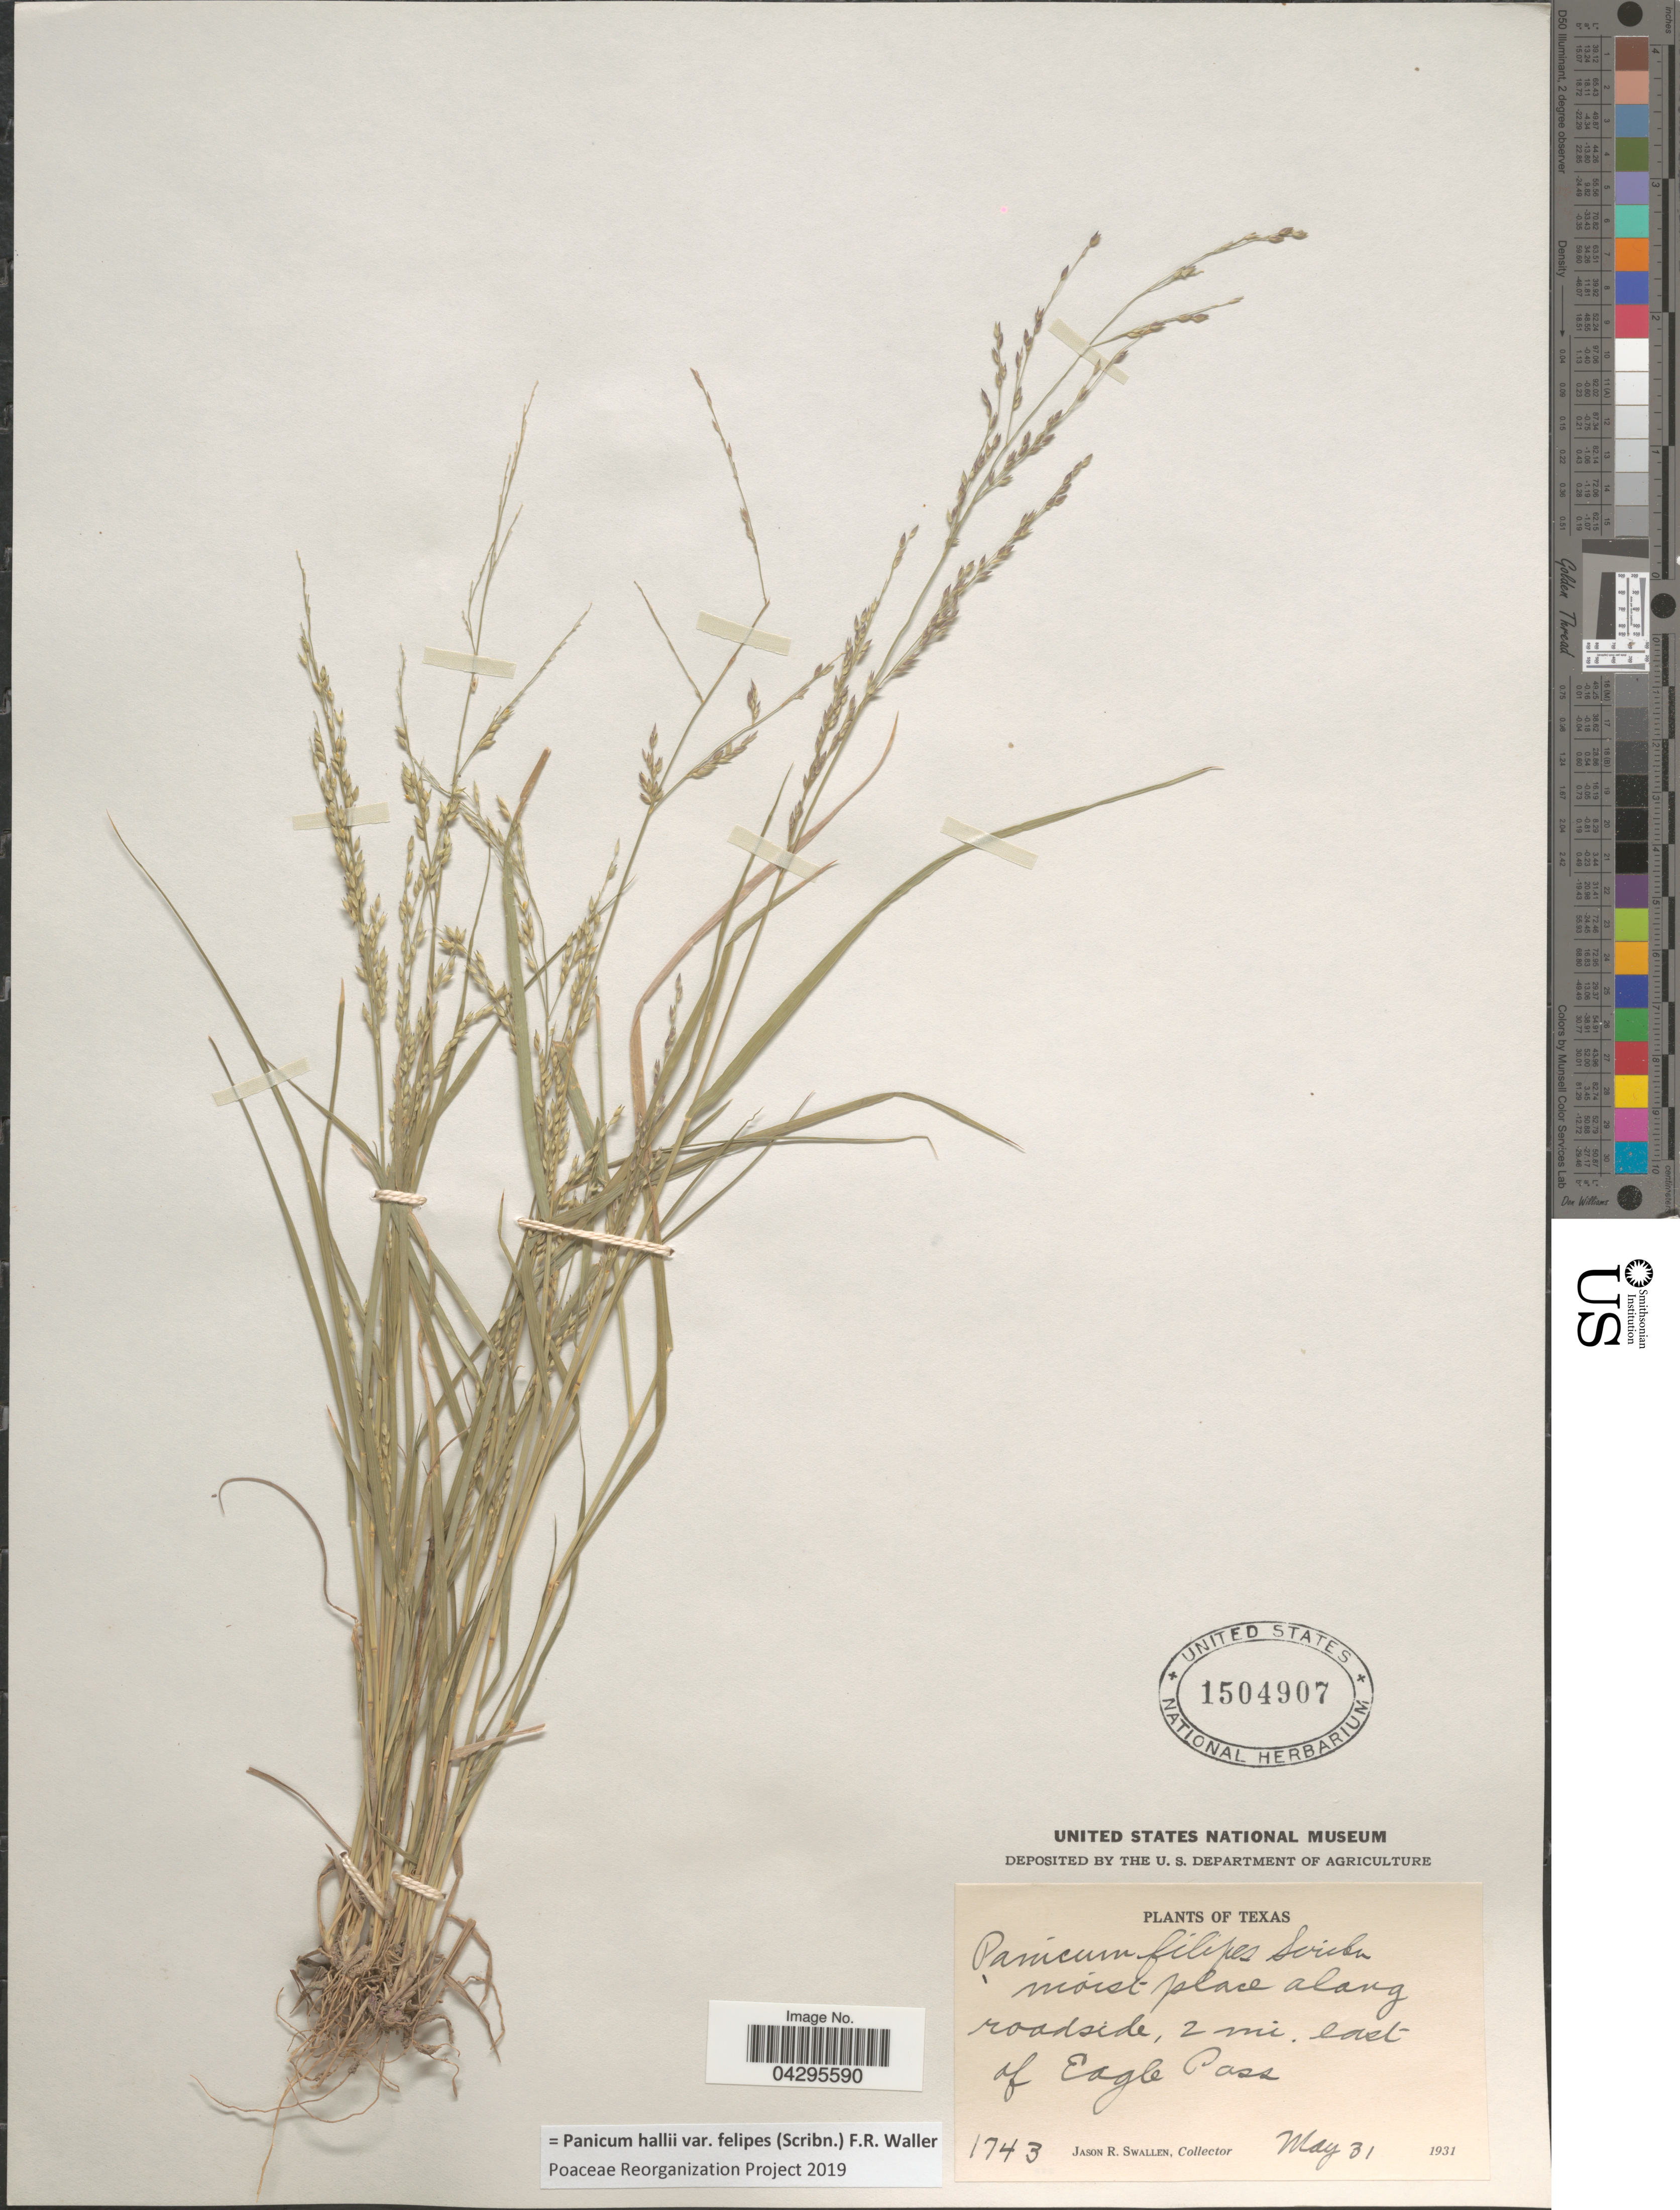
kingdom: Plantae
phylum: Tracheophyta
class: Liliopsida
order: Poales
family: Poaceae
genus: Panicum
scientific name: Panicum hallii var. felipes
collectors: J. R. Swallen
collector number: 1743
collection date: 1931-05-31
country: United States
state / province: Texas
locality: Moist place along roadside, 2 mi. east of Eagle Pass.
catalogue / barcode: US 1504907